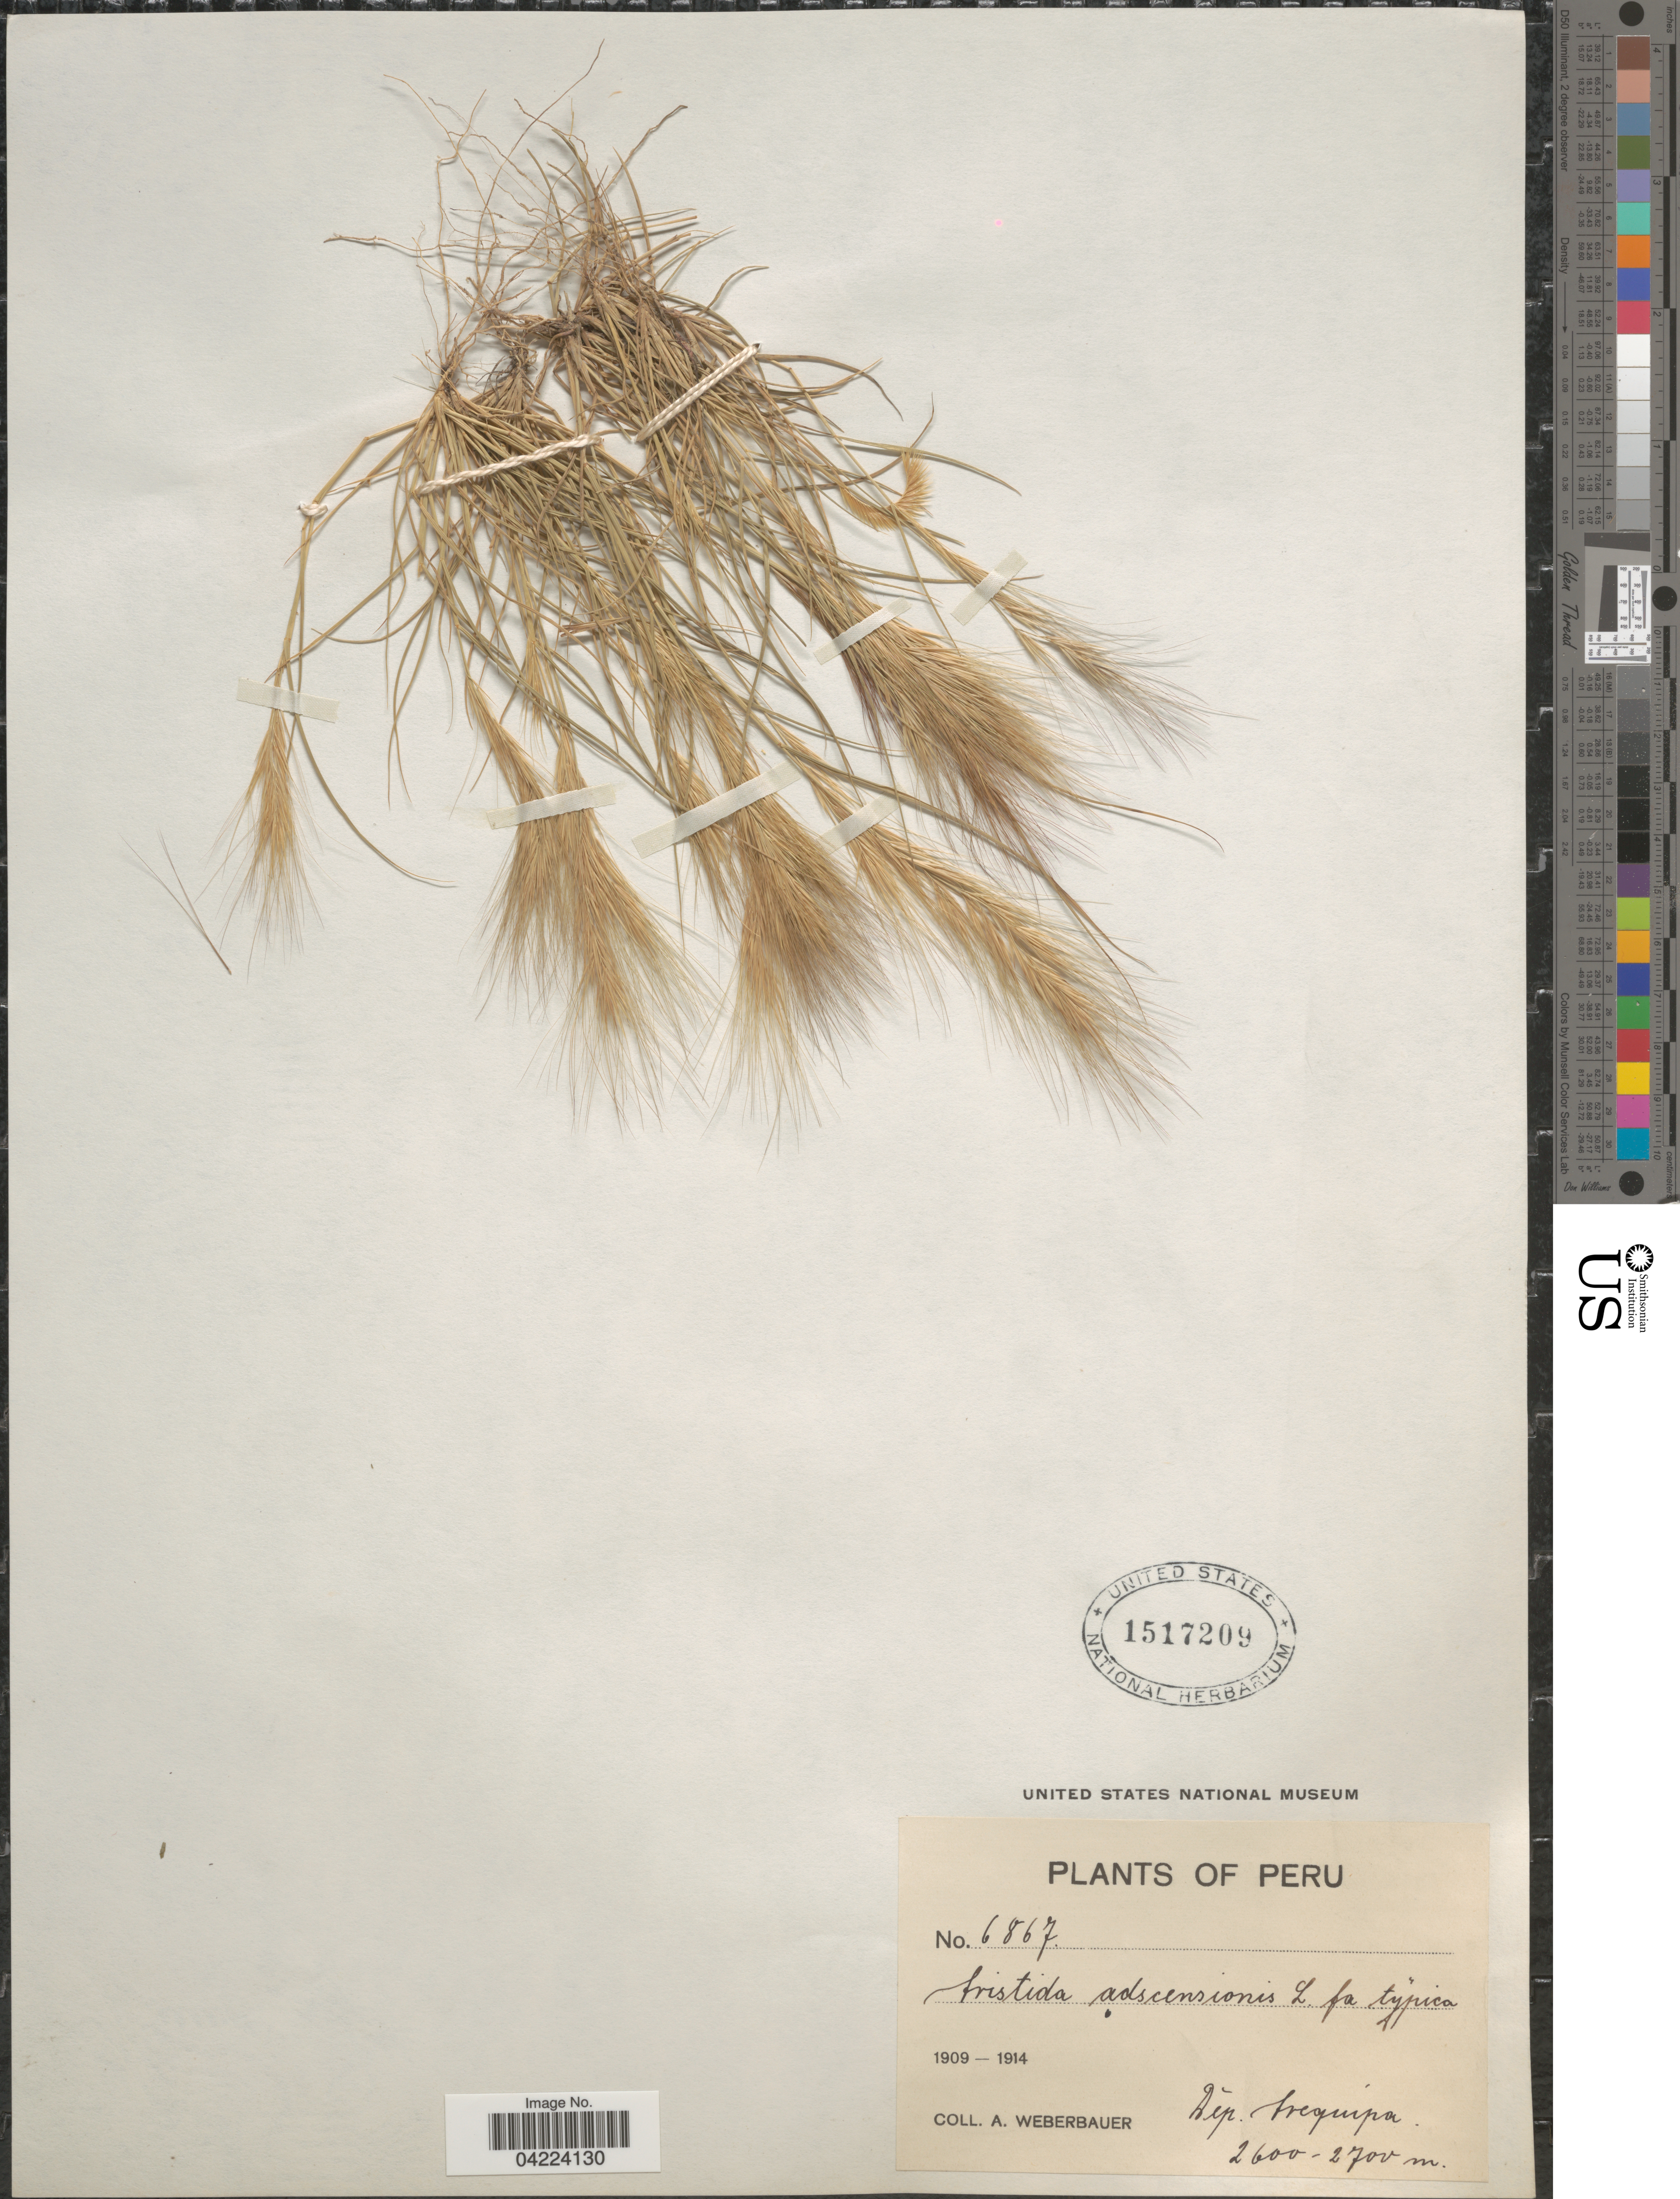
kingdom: Plantae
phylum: Tracheophyta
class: Liliopsida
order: Poales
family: Poaceae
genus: Aristida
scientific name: Aristida adscensionis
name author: L.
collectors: A. Weberbauer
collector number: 6867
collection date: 1909/1914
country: Peru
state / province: Arequipa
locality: Dép. Arequipa.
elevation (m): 2600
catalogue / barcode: US 1517209